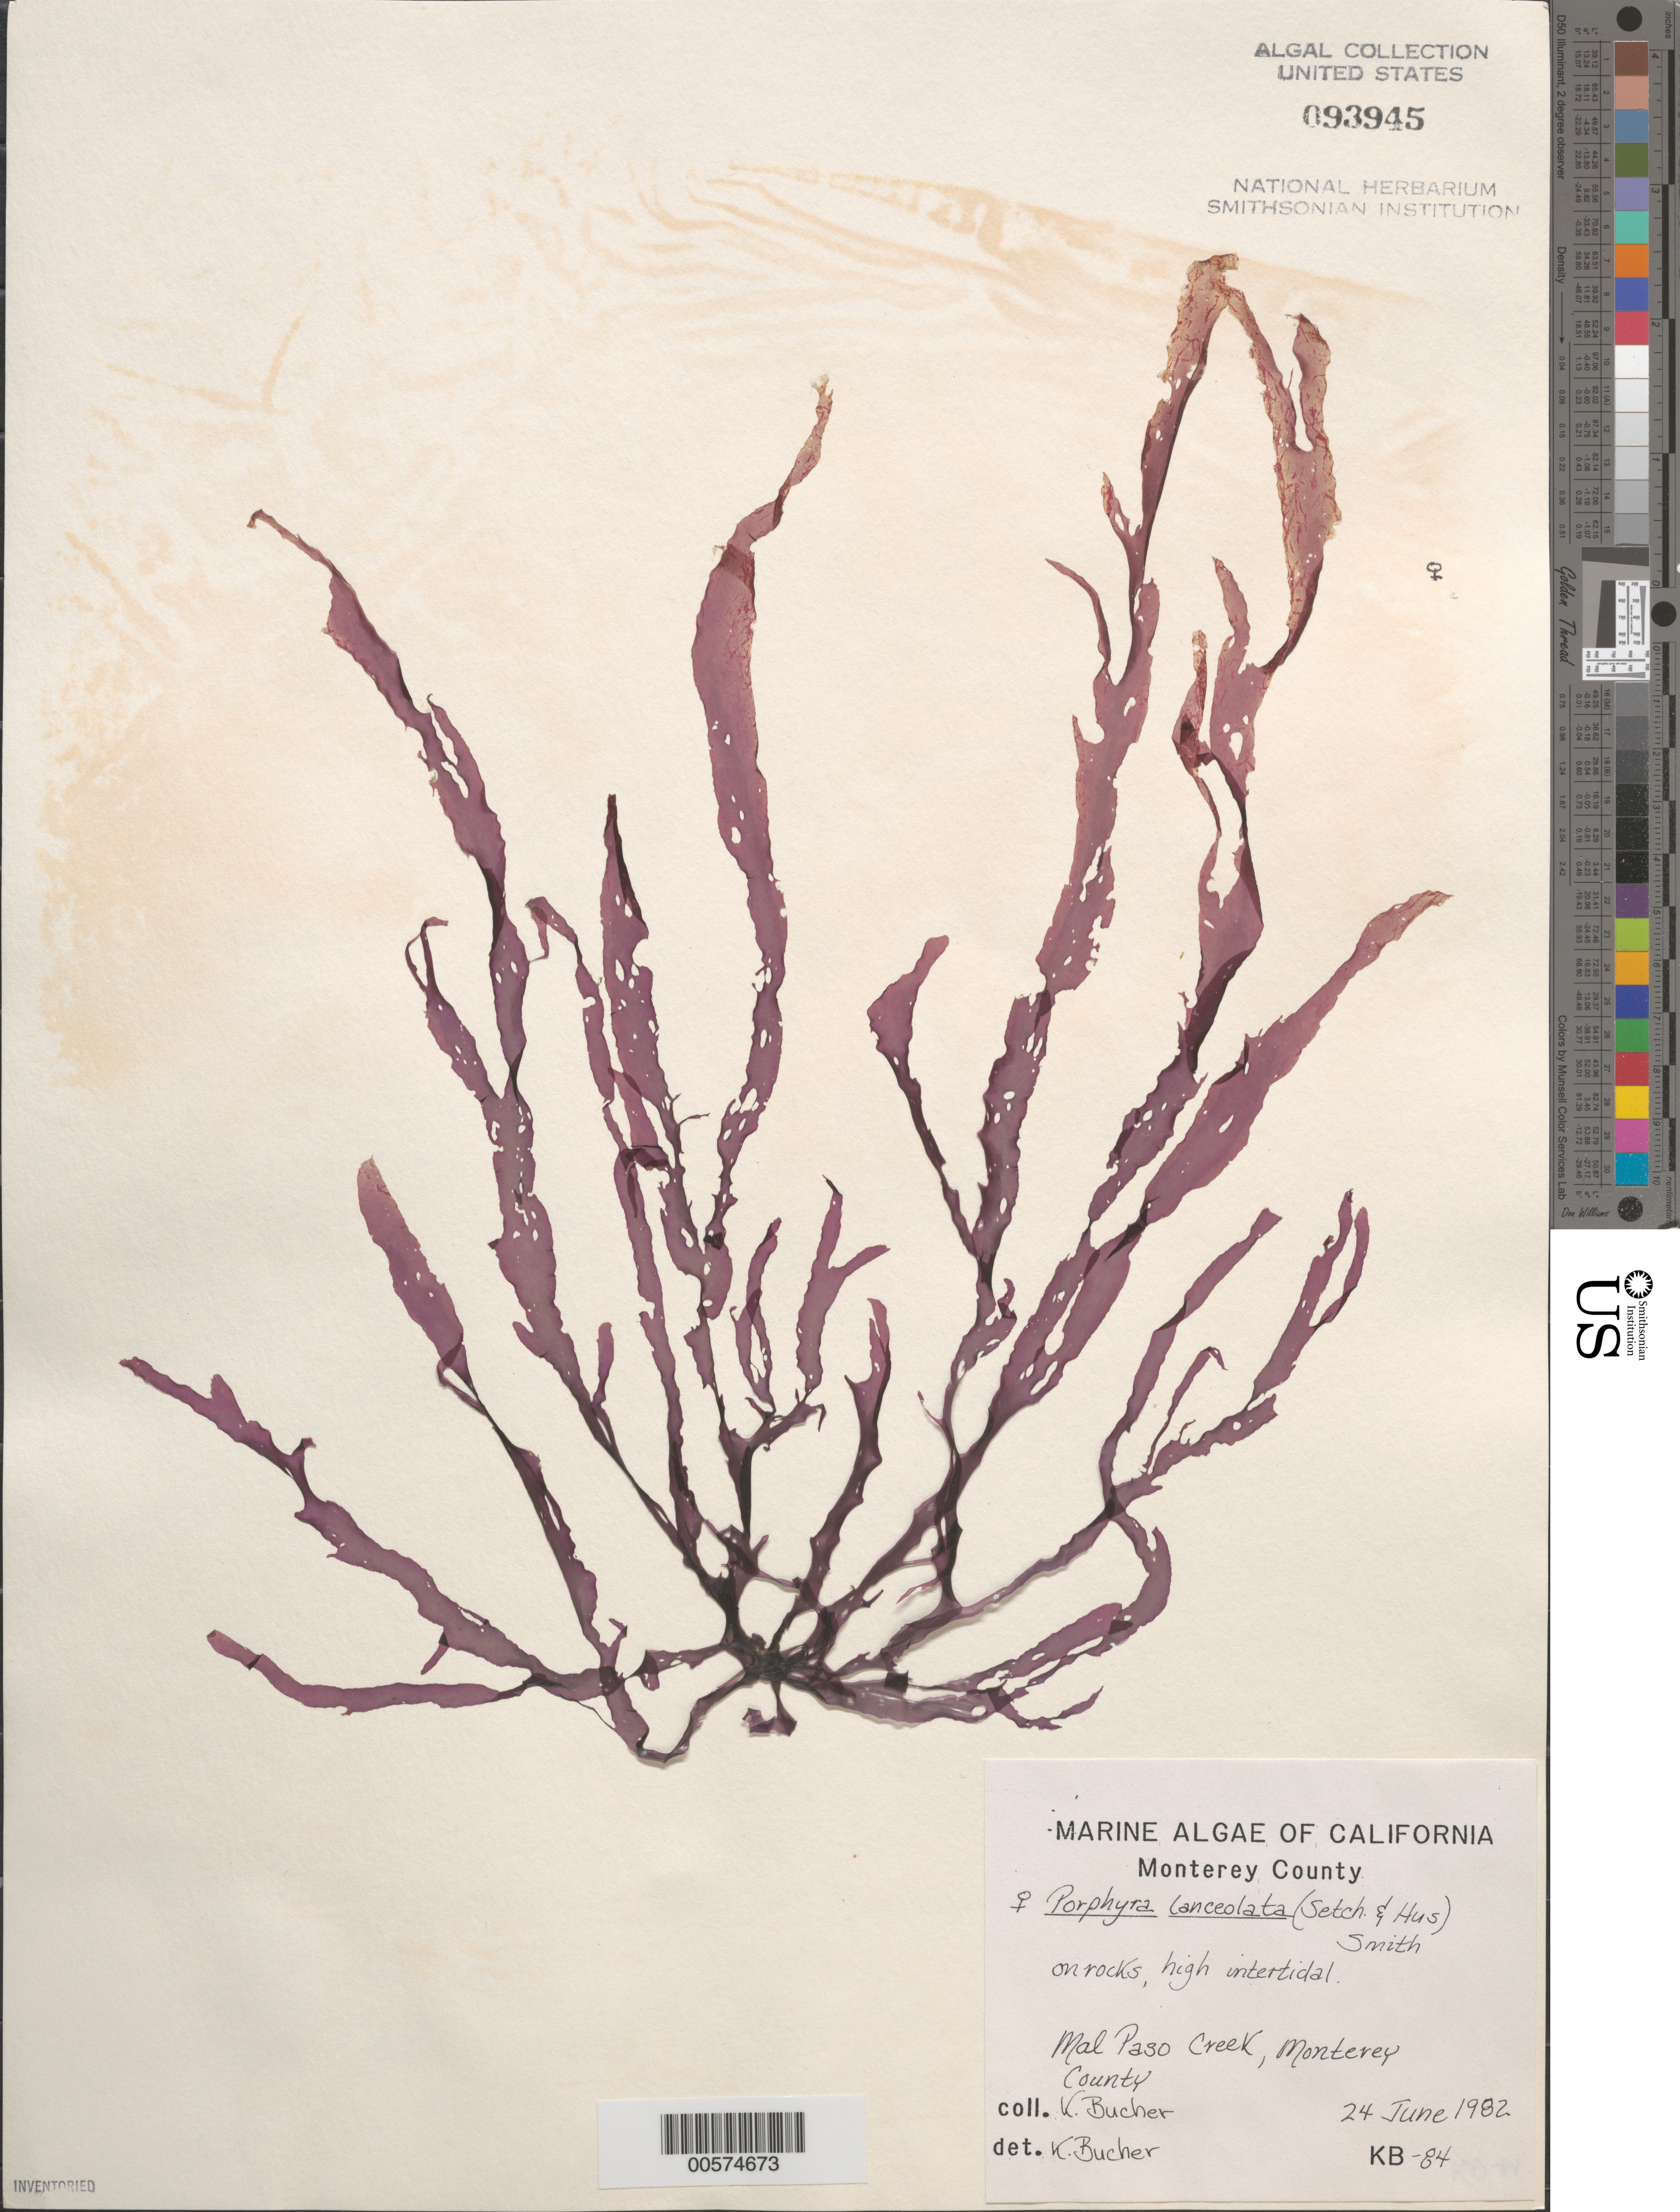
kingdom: Plantae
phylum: Rhodophyta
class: Bangiophyceae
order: Bangiales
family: Bangiaceae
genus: Pyropia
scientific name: Pyropia lanceolata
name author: (Setchell & Hus) S.C. Lindstrom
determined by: Algae name updating Project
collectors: K. E. Bucher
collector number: KB-84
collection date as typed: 24 Jun 1982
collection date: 1982-06-24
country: United States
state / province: California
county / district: Monterey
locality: Malpaso Creek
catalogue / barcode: US 93945